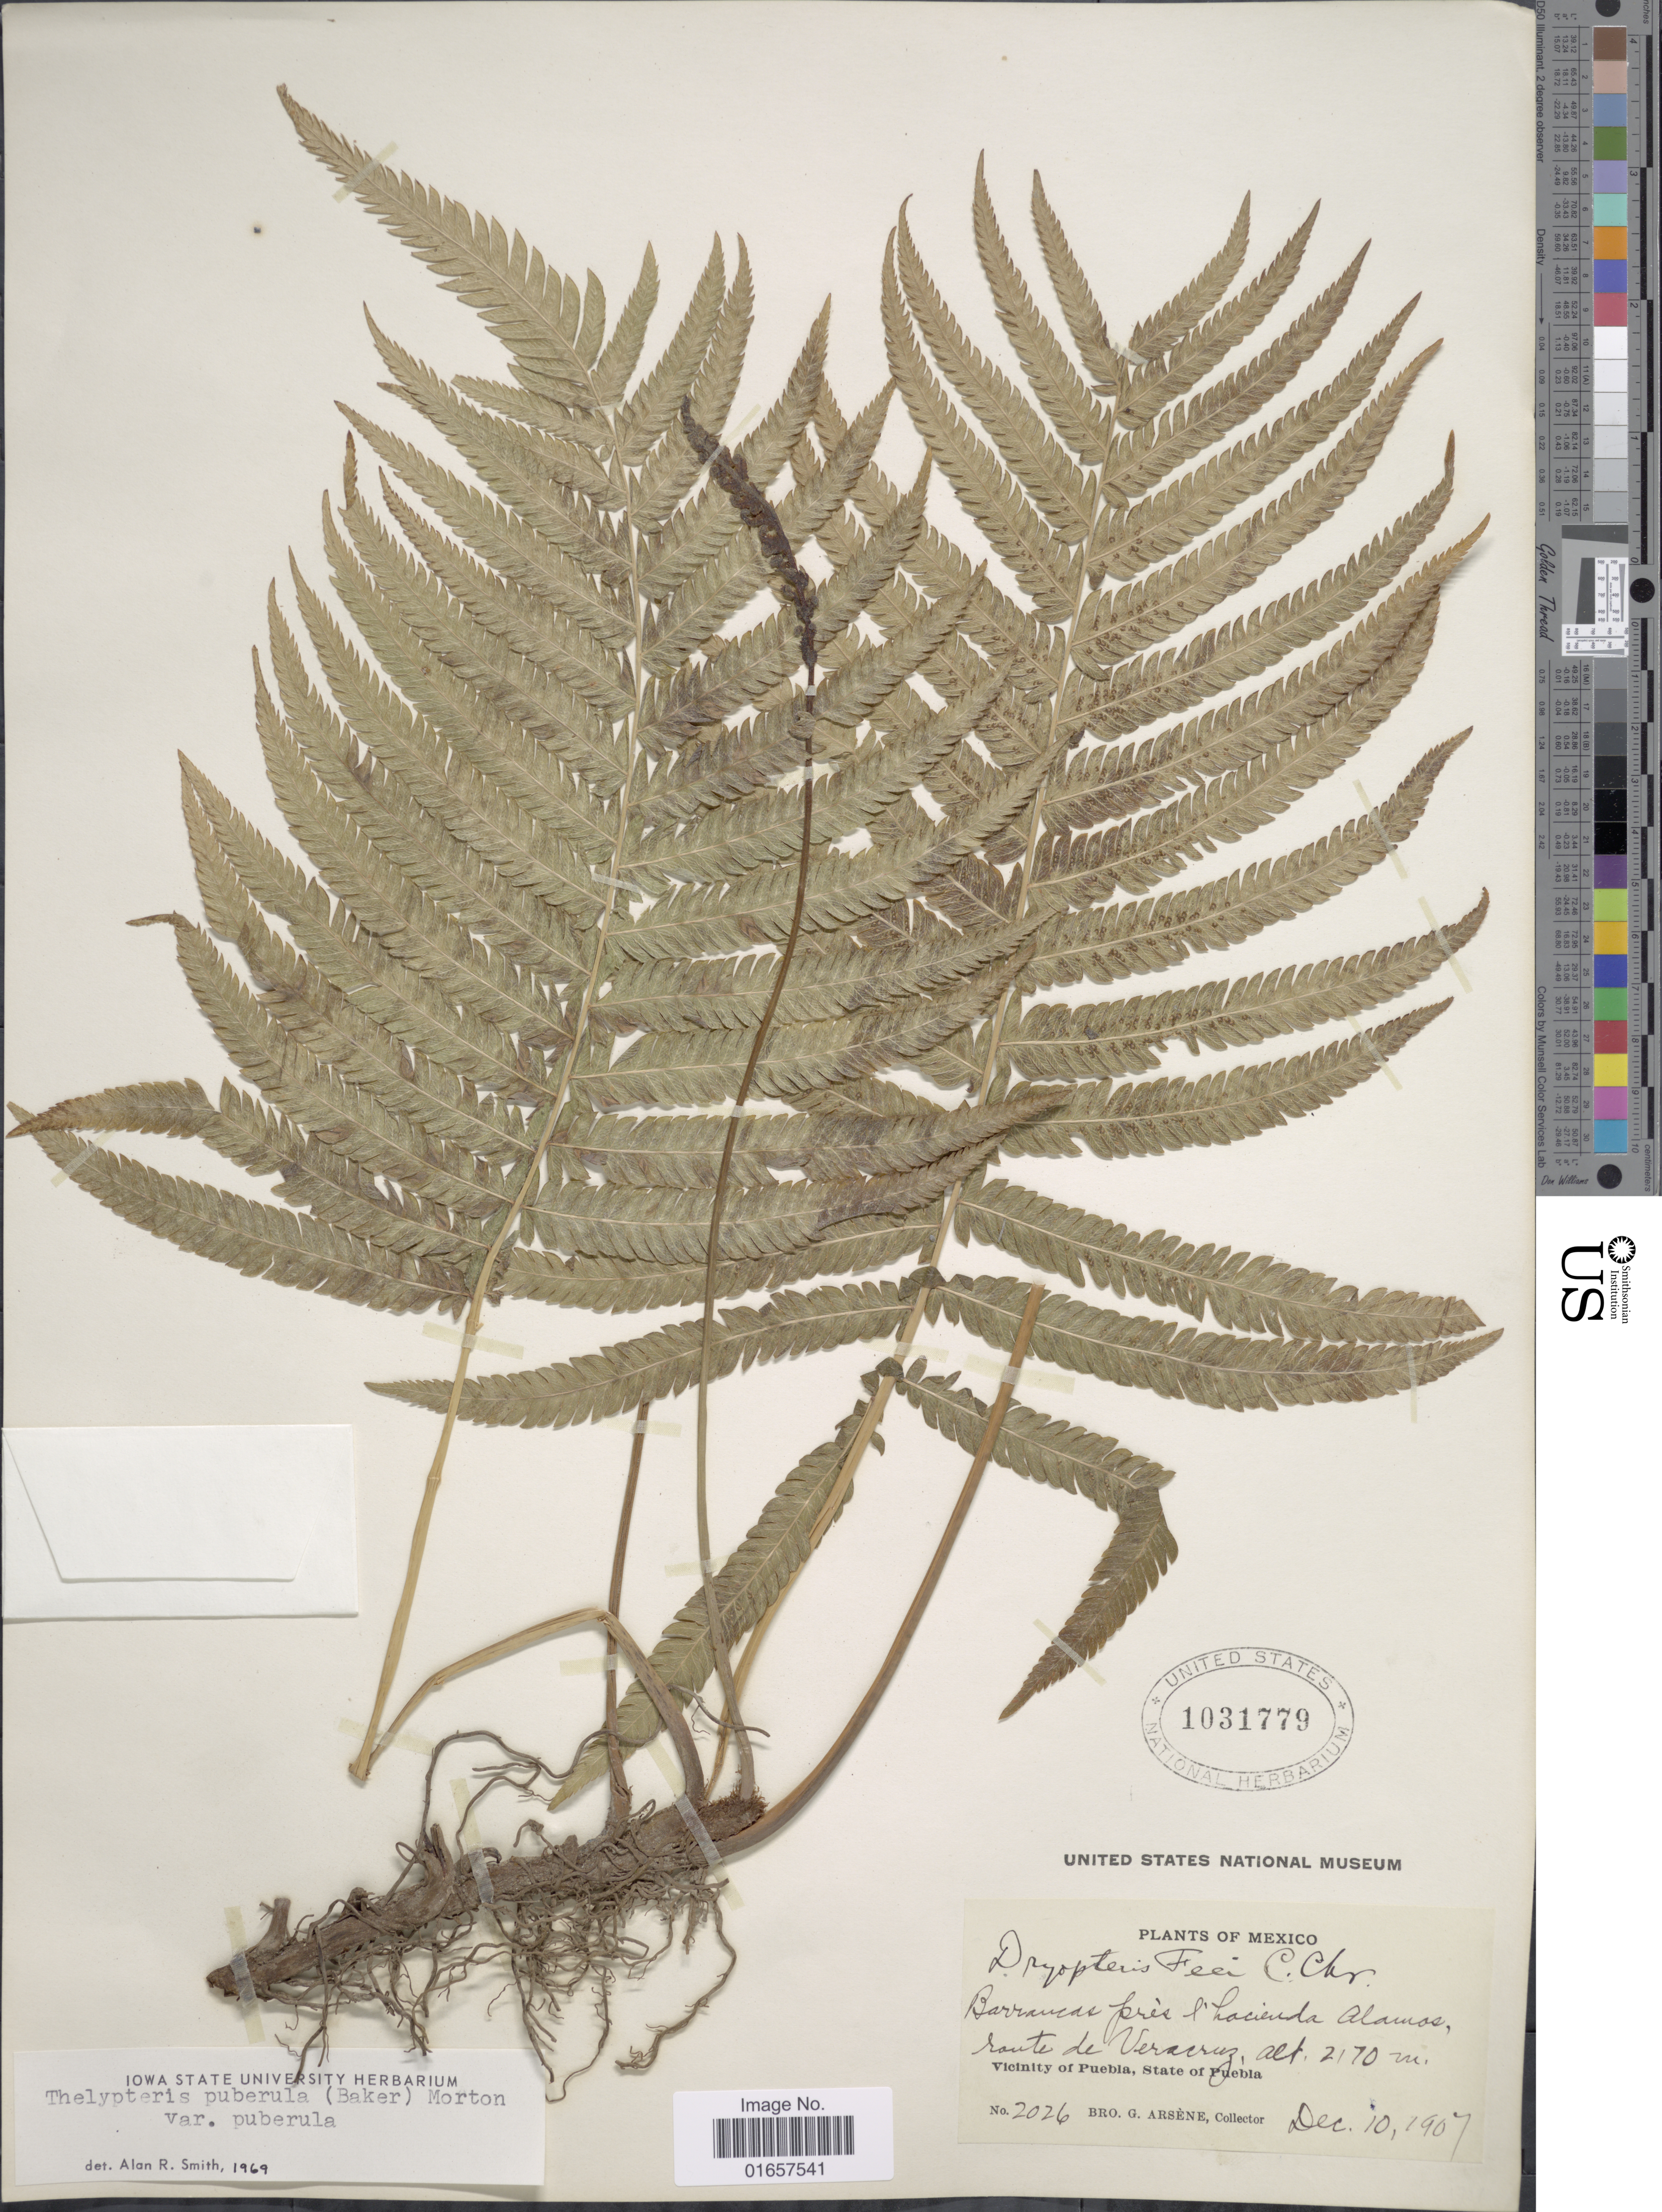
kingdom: Plantae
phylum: Tracheophyta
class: Polypodiopsida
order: Polypodiales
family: Thelypteridaceae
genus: Christella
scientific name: Christella puberula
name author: (Baker) Á. Löve & D. Löve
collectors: Bro. G. Arsène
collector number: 7204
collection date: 1907-12-10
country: Mexico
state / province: Puebla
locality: Barrancas pres l' hacienda Alamos, route de Veracruz, Vicinity of Puebla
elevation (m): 2170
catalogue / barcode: US 1031779